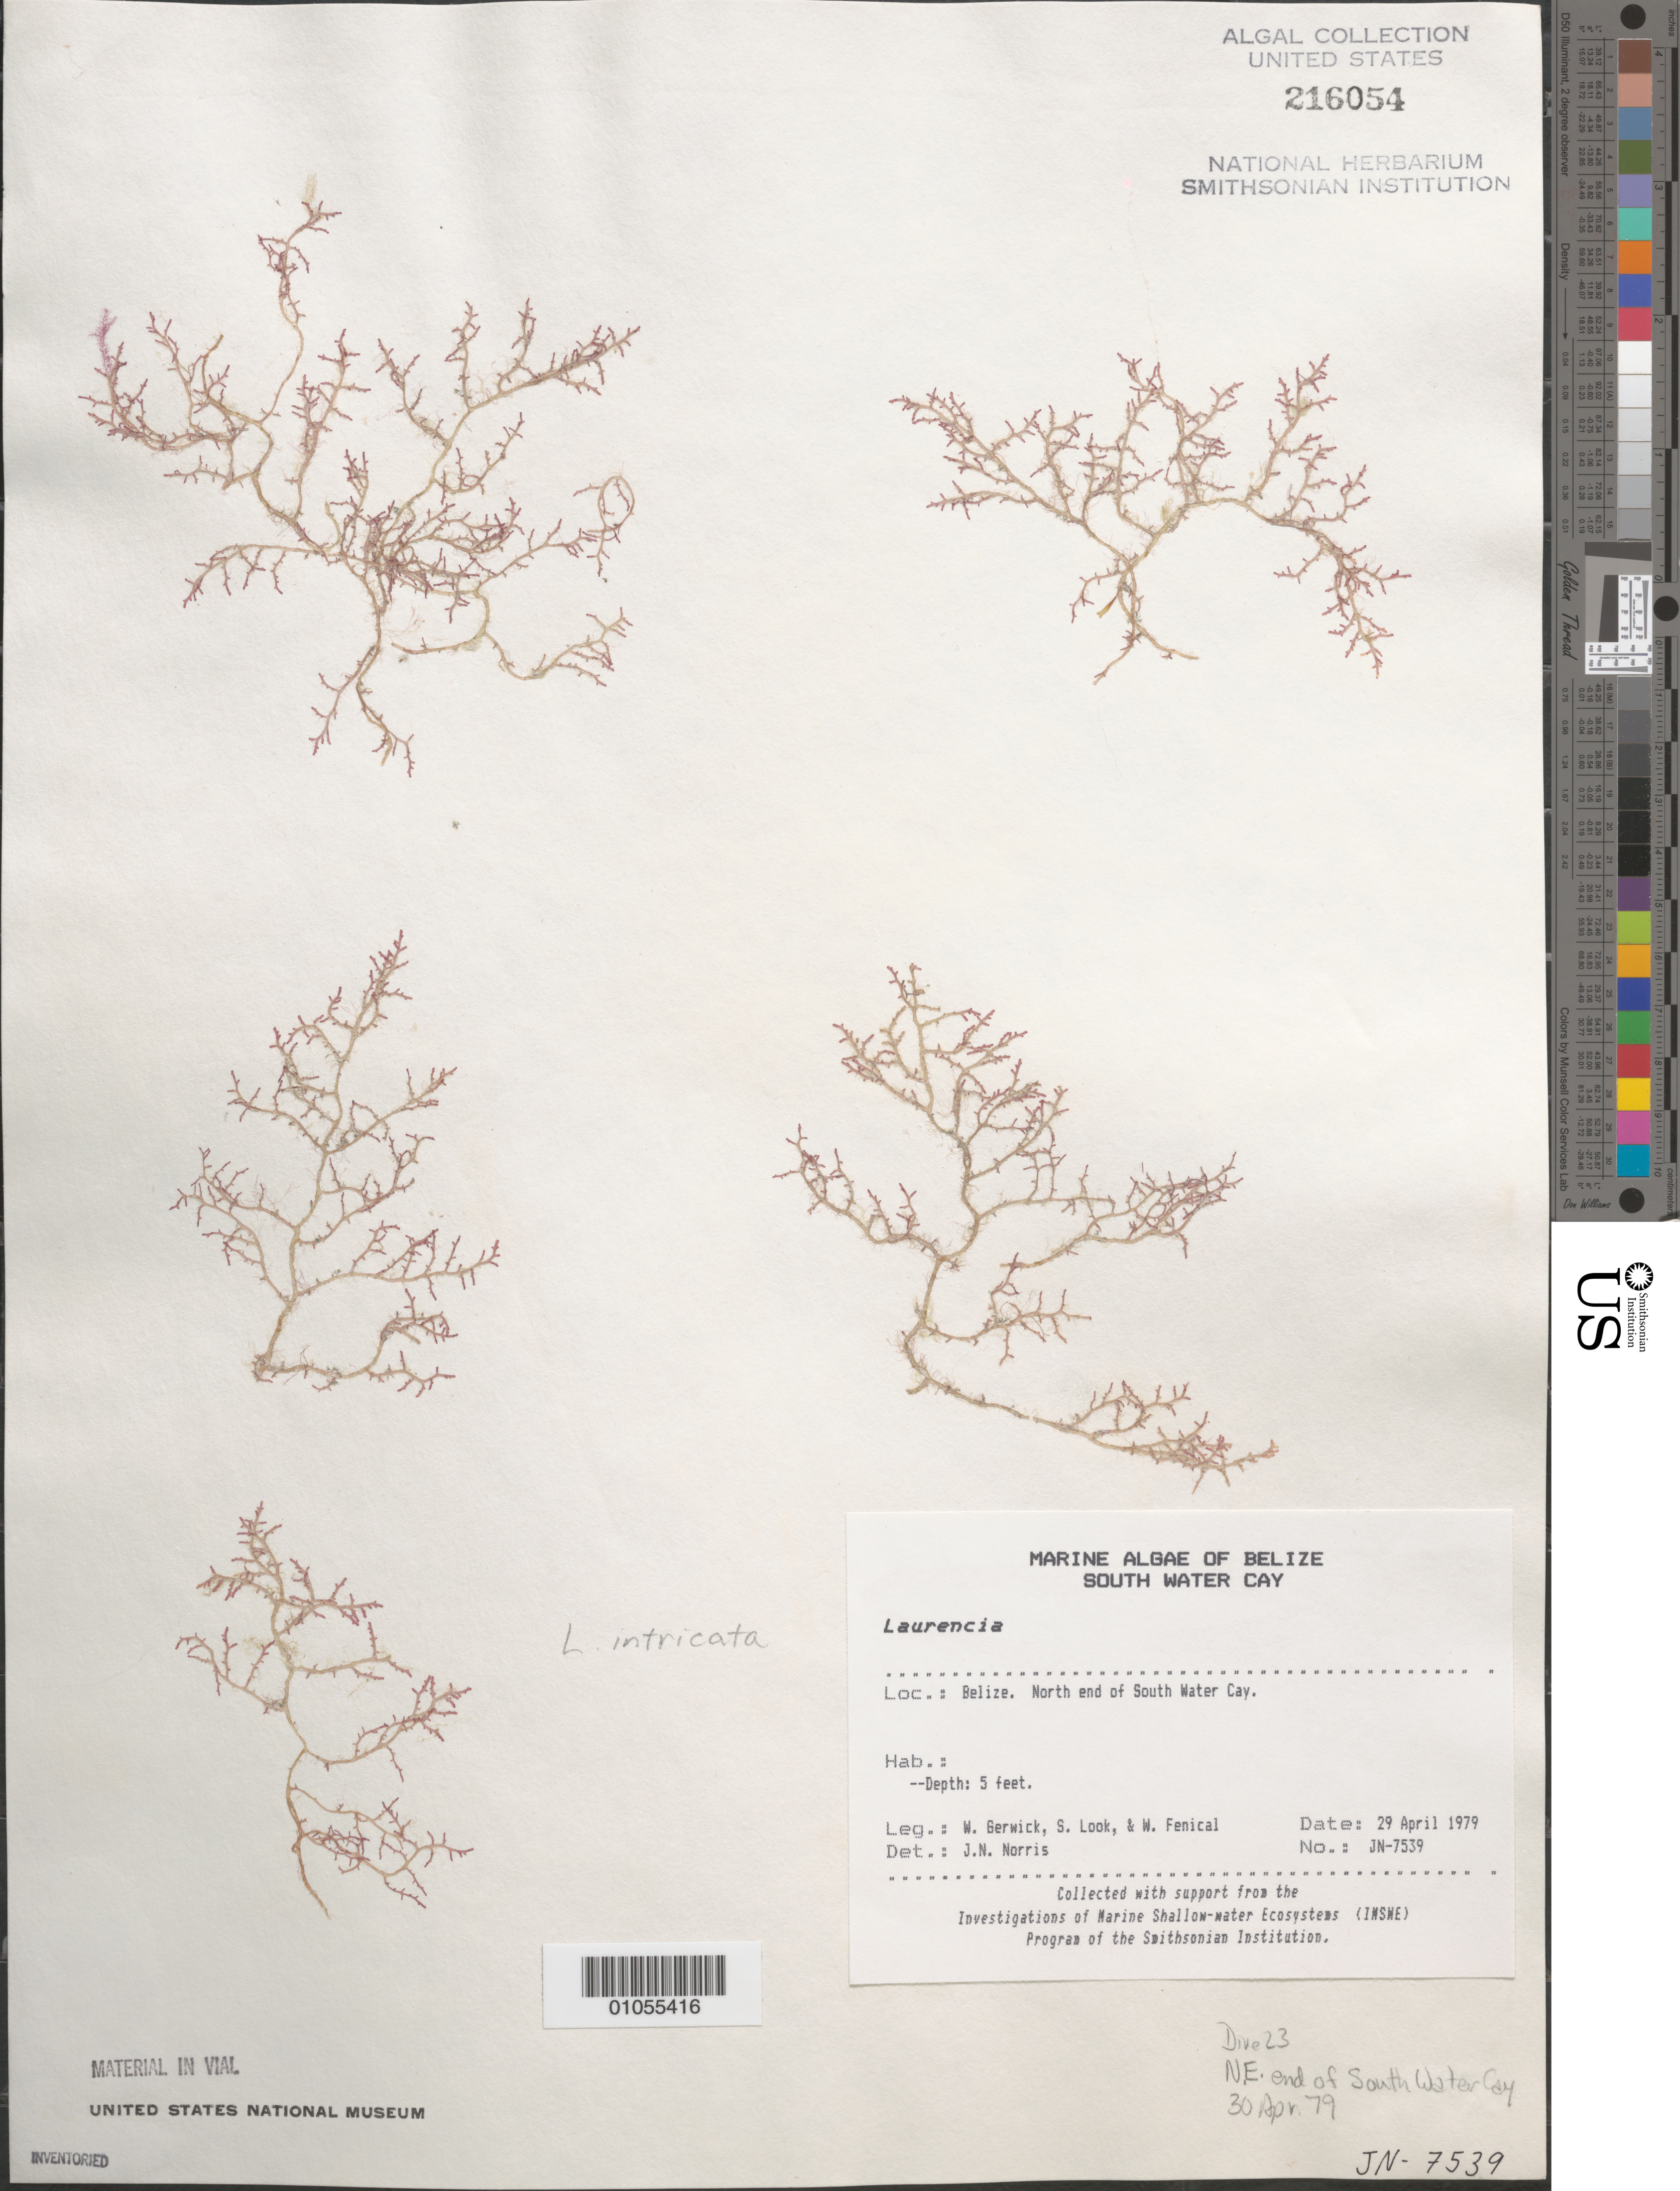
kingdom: Plantae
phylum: Rhodophyta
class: Florideophyceae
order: Ceramiales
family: Rhodomelaceae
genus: Laurencia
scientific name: Laurencia intricata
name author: J.V.Lamouroux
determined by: Norris, James N.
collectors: W. Gerwick, S. Look & W. Fenical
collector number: JN-7539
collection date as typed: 29 Apr 1979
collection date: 1979-04-29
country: Belize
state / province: Stann Creek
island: South Water Cay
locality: North end of South Water Cay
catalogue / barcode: US 216054